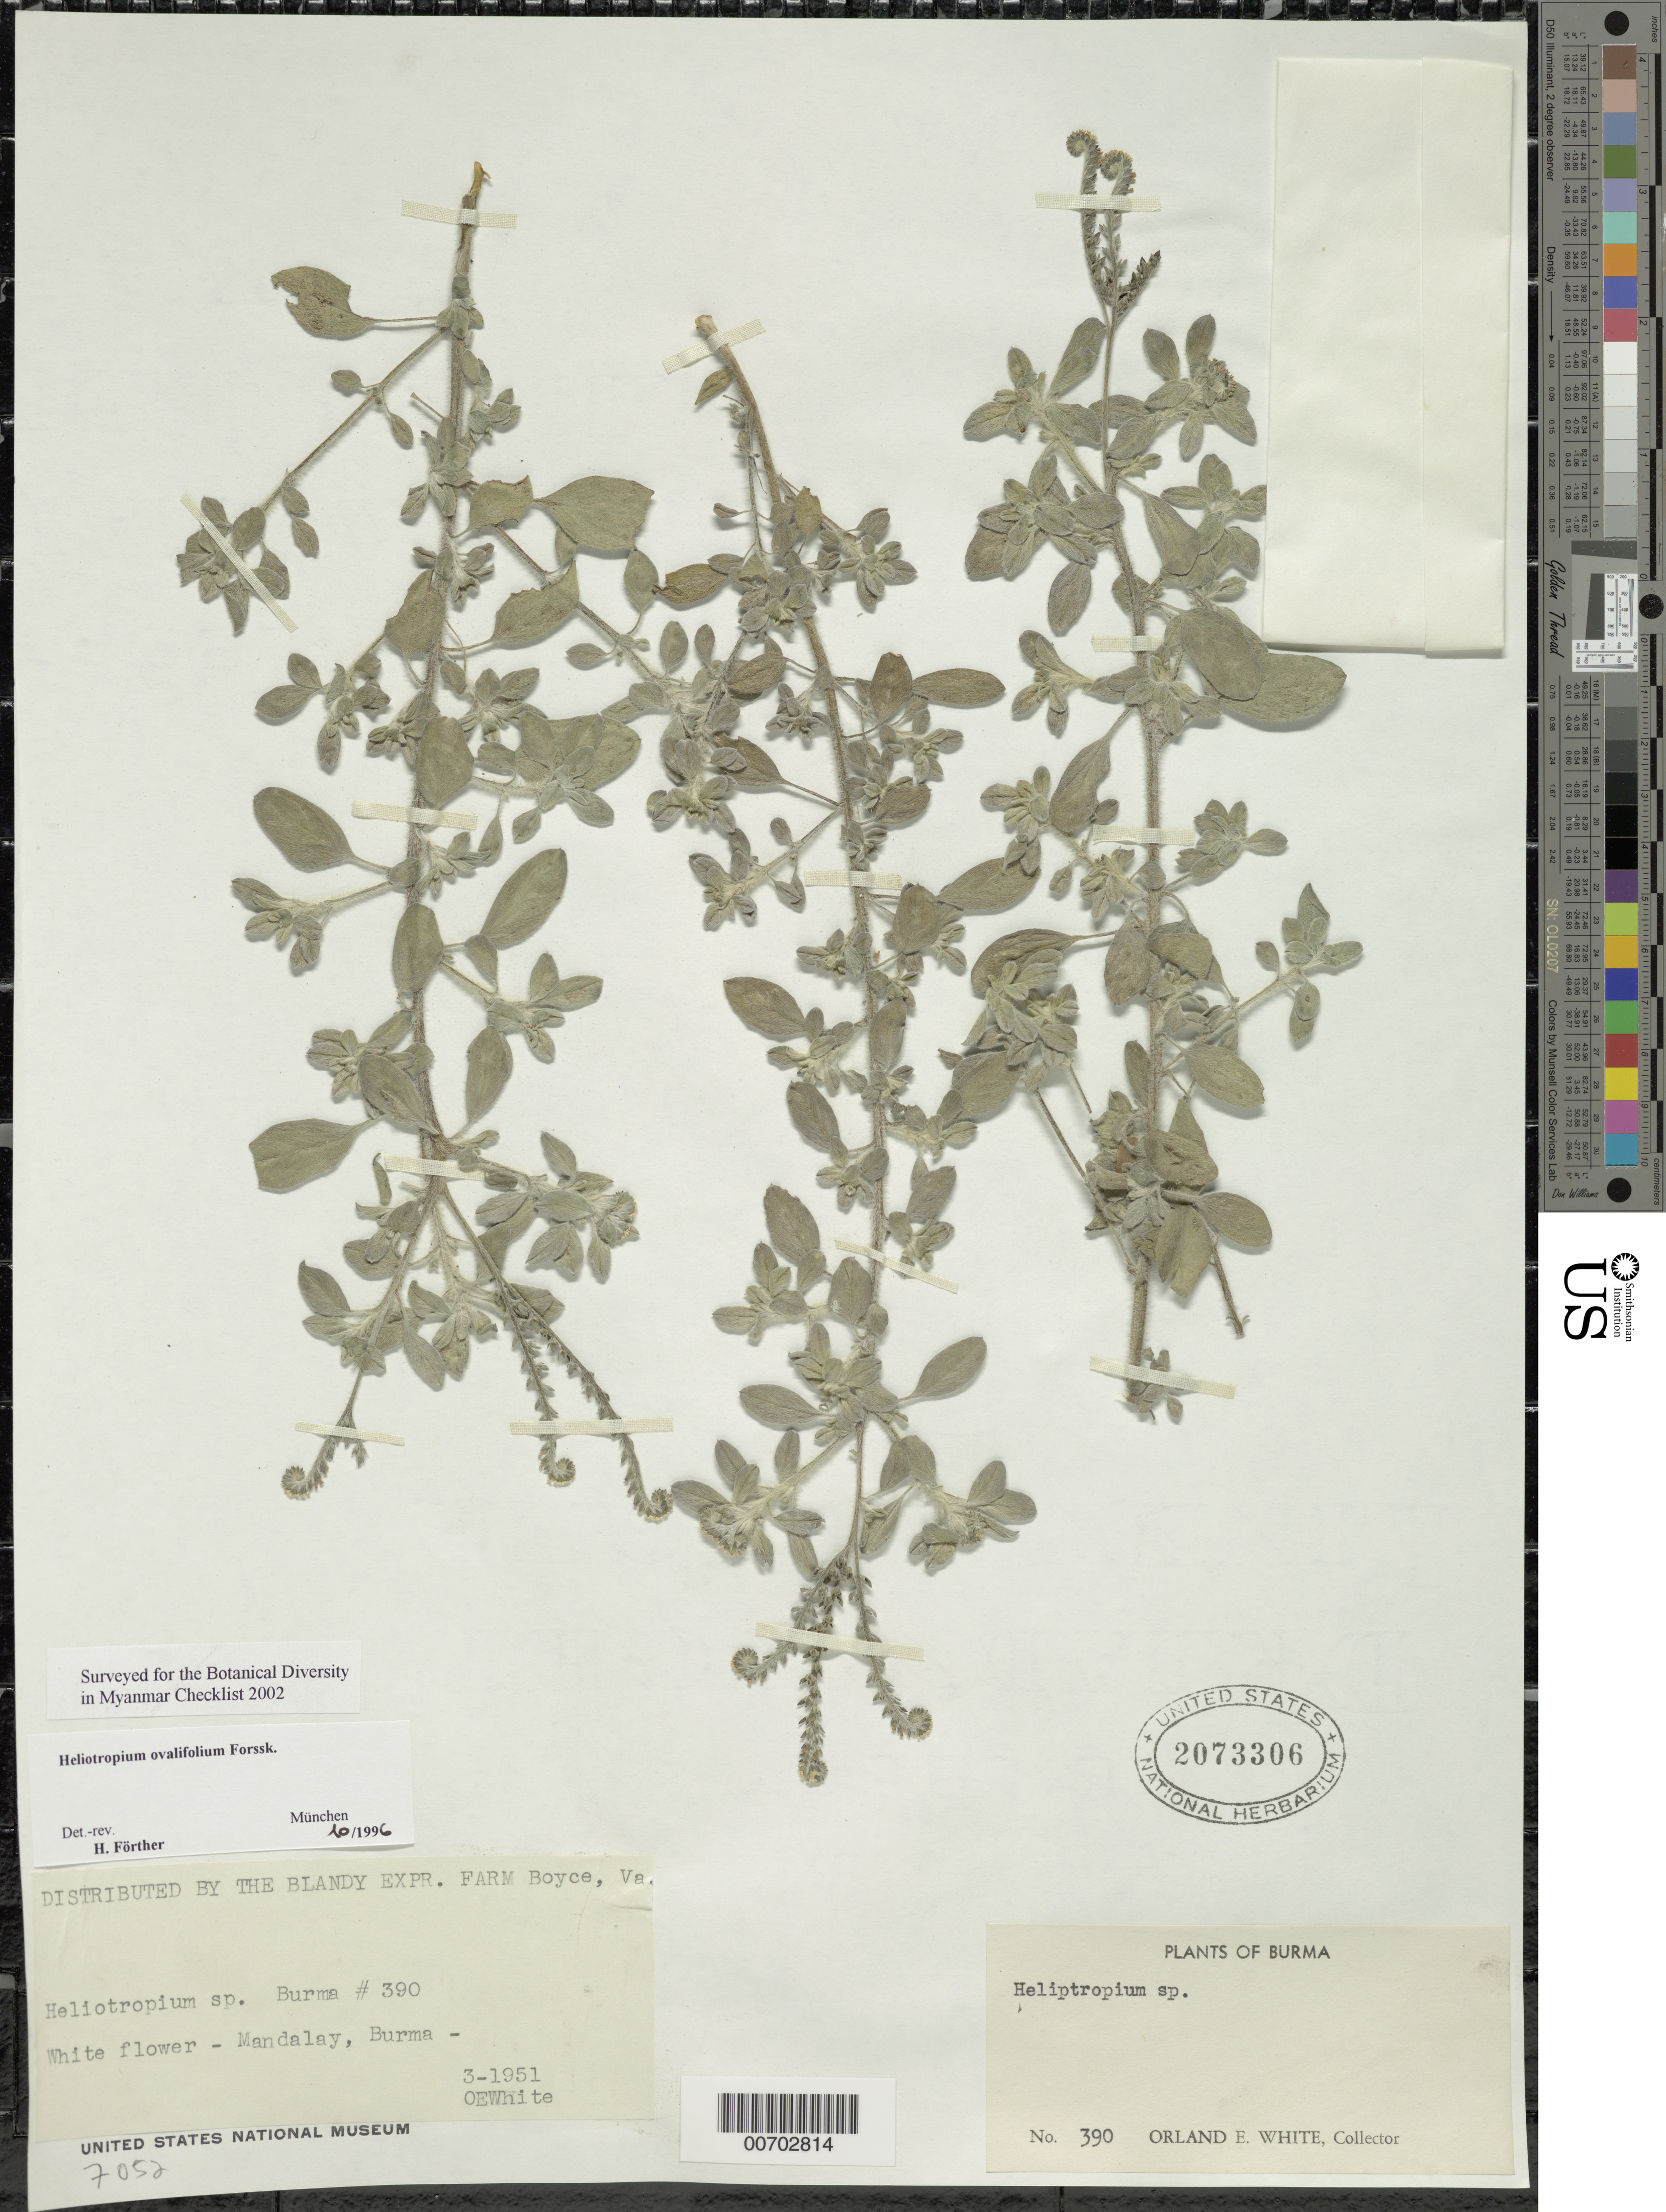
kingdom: Plantae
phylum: Tracheophyta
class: Magnoliopsida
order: Boraginales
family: Heliotropiaceae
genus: Heliotropium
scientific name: Heliotropium ovalifolium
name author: Forssk.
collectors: O. E. White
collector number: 390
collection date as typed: Mar 1951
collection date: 1951-03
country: Myanmar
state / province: Mandalay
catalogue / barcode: US 2073306